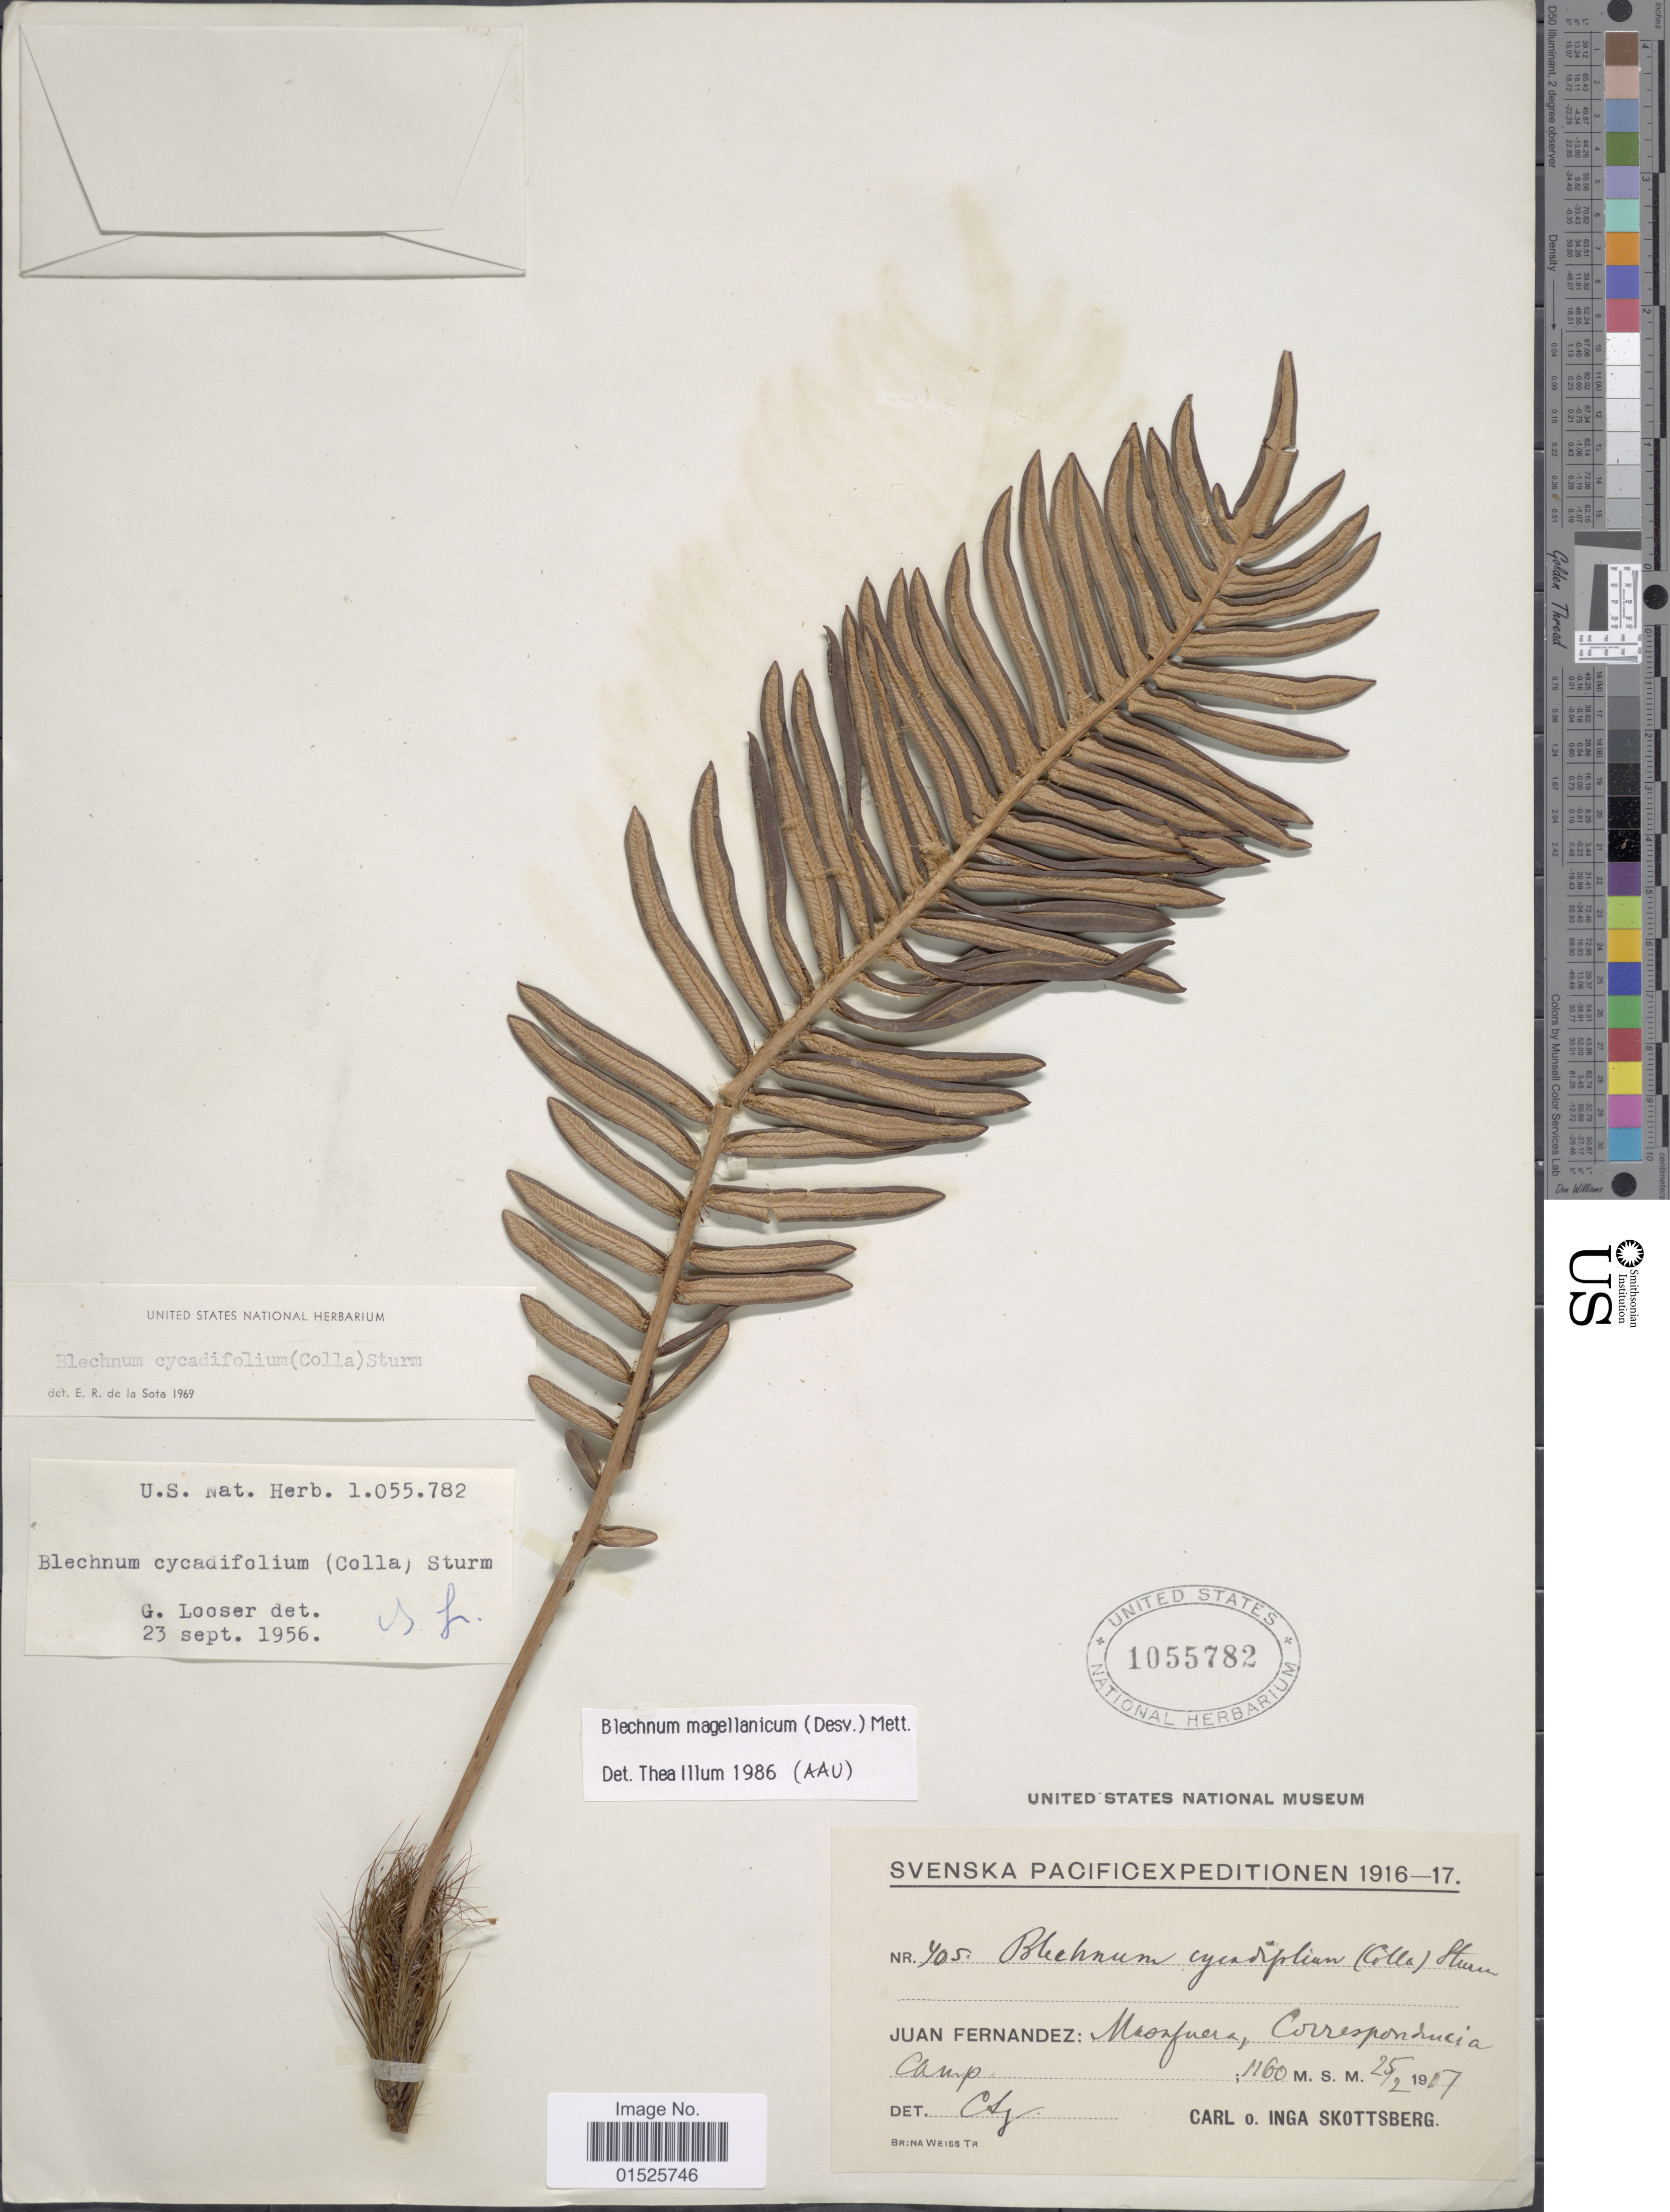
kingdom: Plantae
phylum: Tracheophyta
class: Polypodiopsida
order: Polypodiales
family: Blechnaceae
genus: Blechnum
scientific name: Blechnum cycadifolium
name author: (Colla) Sturm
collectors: C. Skottsberg & I. Skottsberg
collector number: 705*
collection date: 1917-02-25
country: Chile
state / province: Valparaíso (V)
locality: Juan Fernandez: Masafuera, Correspondencia Camp.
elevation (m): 1160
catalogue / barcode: US 1055782